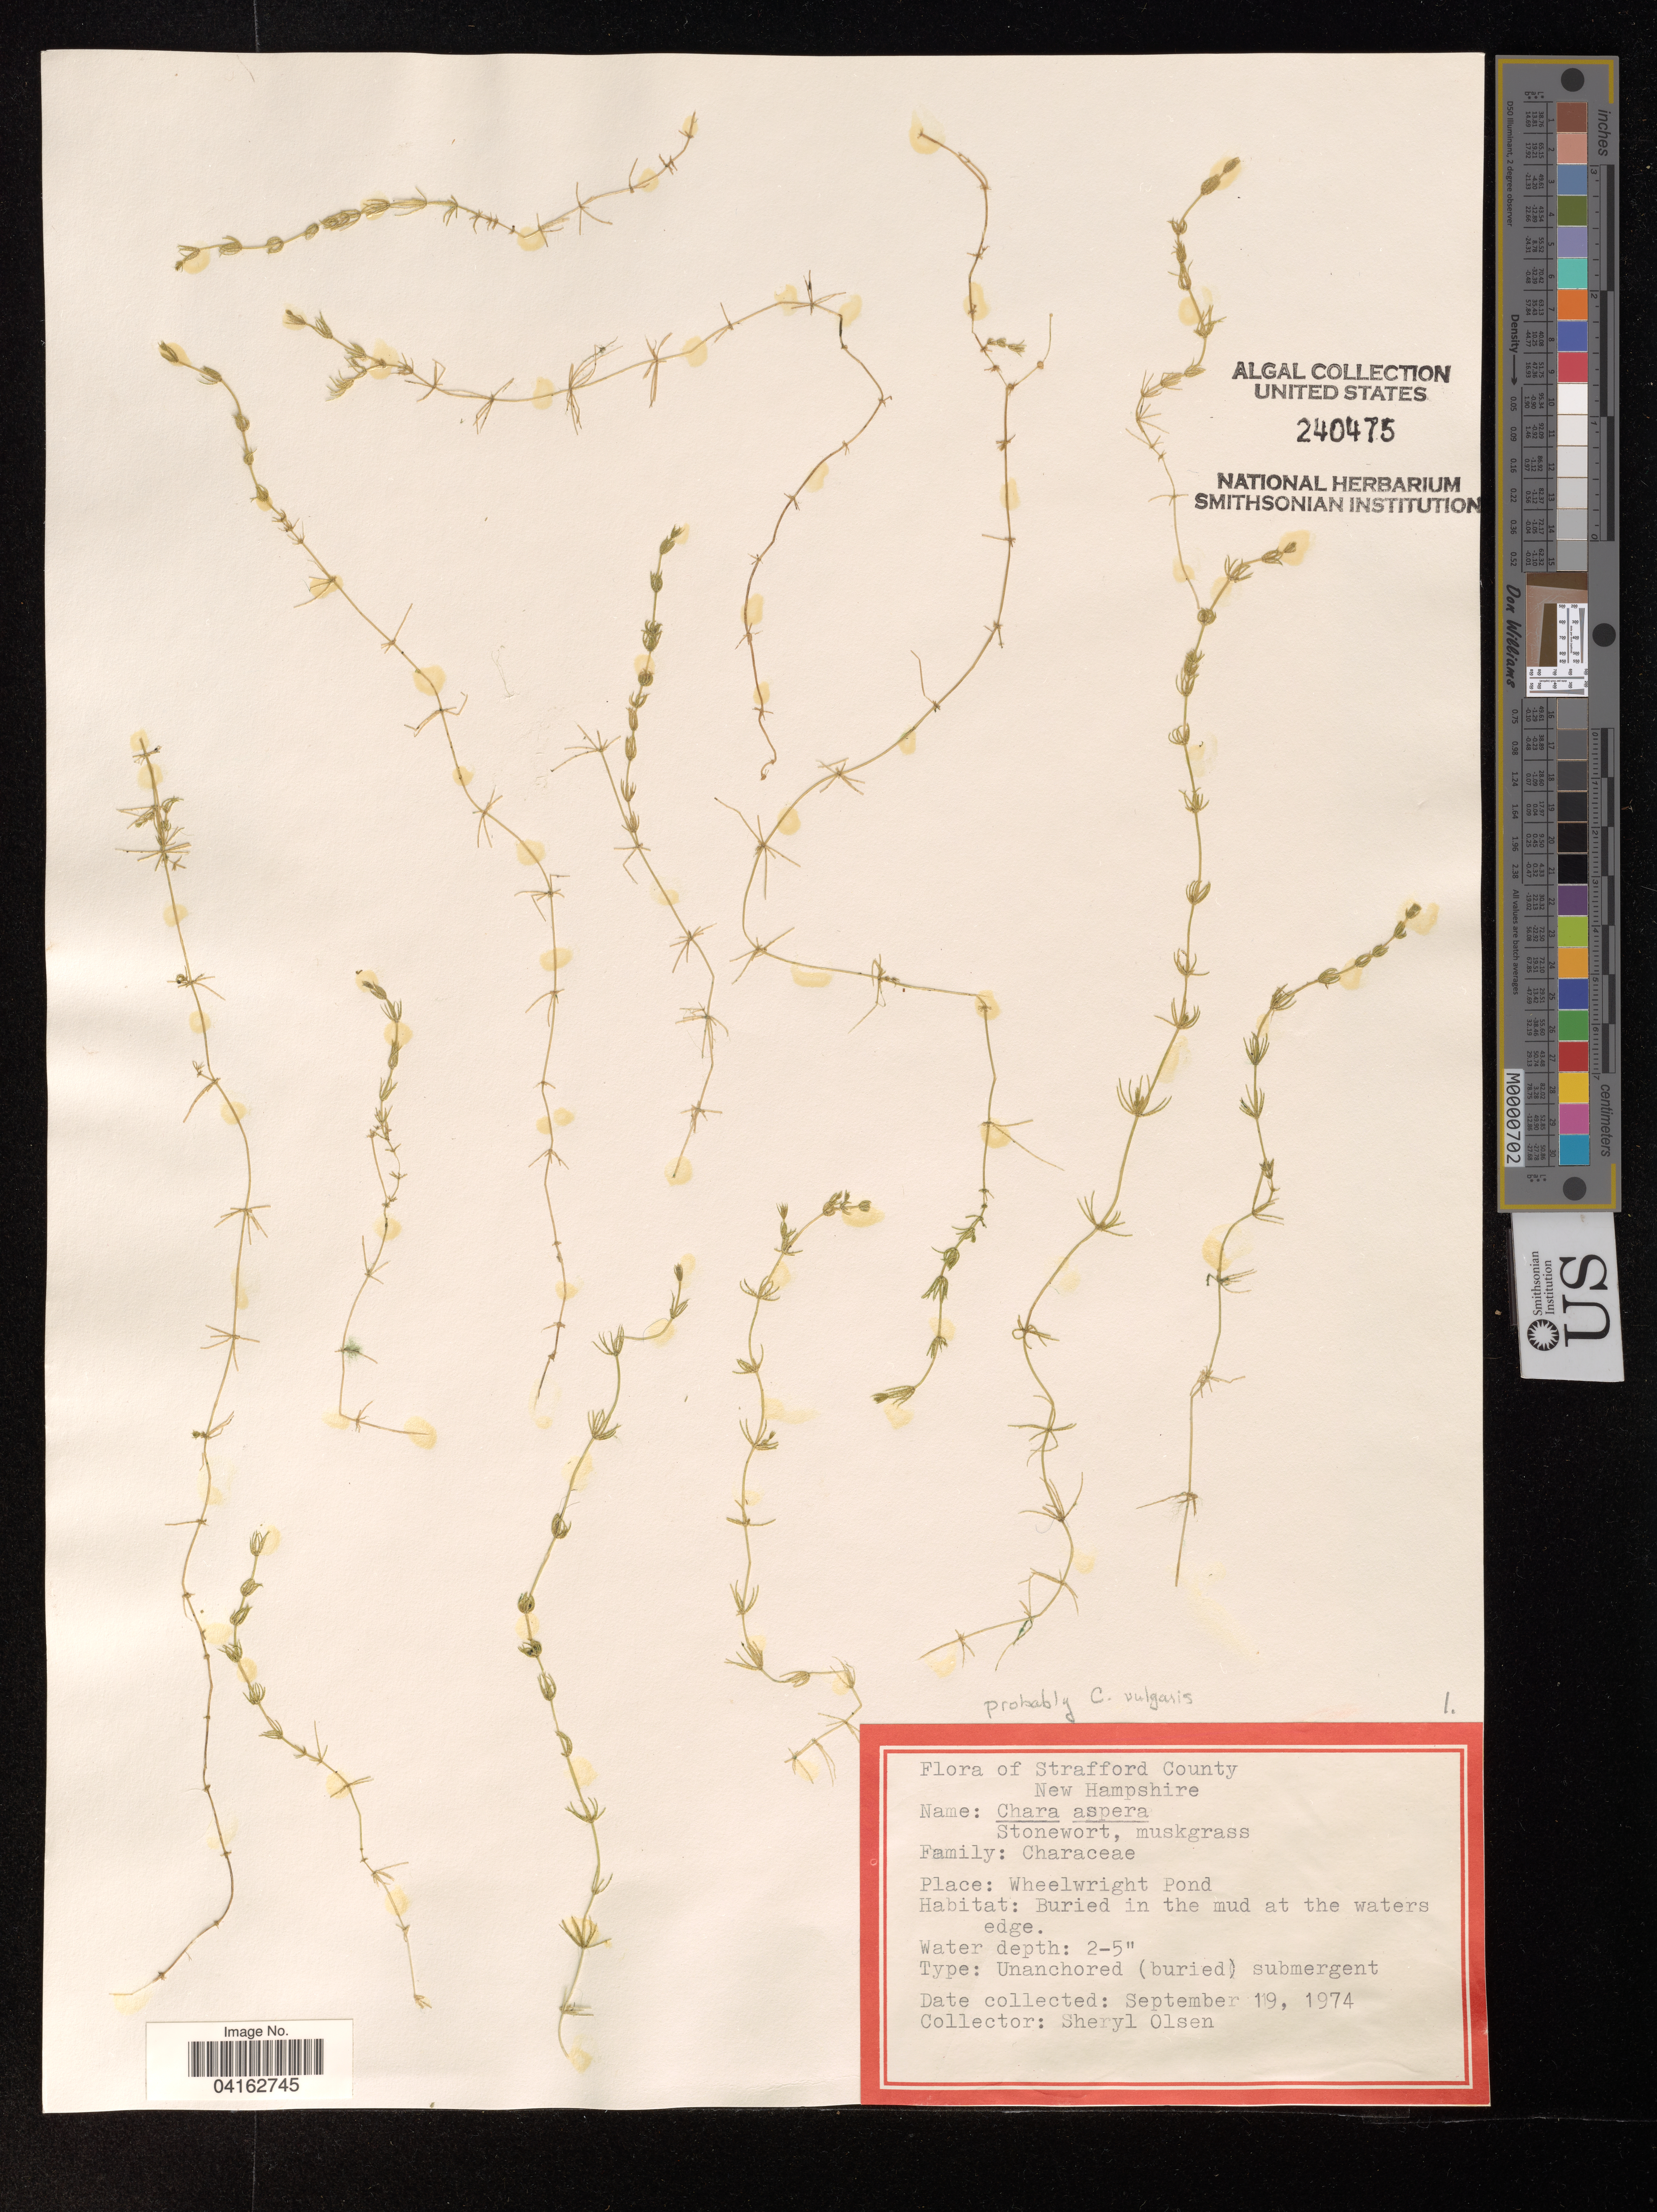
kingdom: Plantae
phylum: Charophyta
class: Charophyceae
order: Charales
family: Characeae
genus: Chara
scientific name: Chara aspera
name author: Willd.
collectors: S. Olsen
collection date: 1974-09-19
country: United States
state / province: New Hampshire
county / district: Strafford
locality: Wheelwright Pond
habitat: Buried in the mud at the waters edge.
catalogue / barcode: US 240475